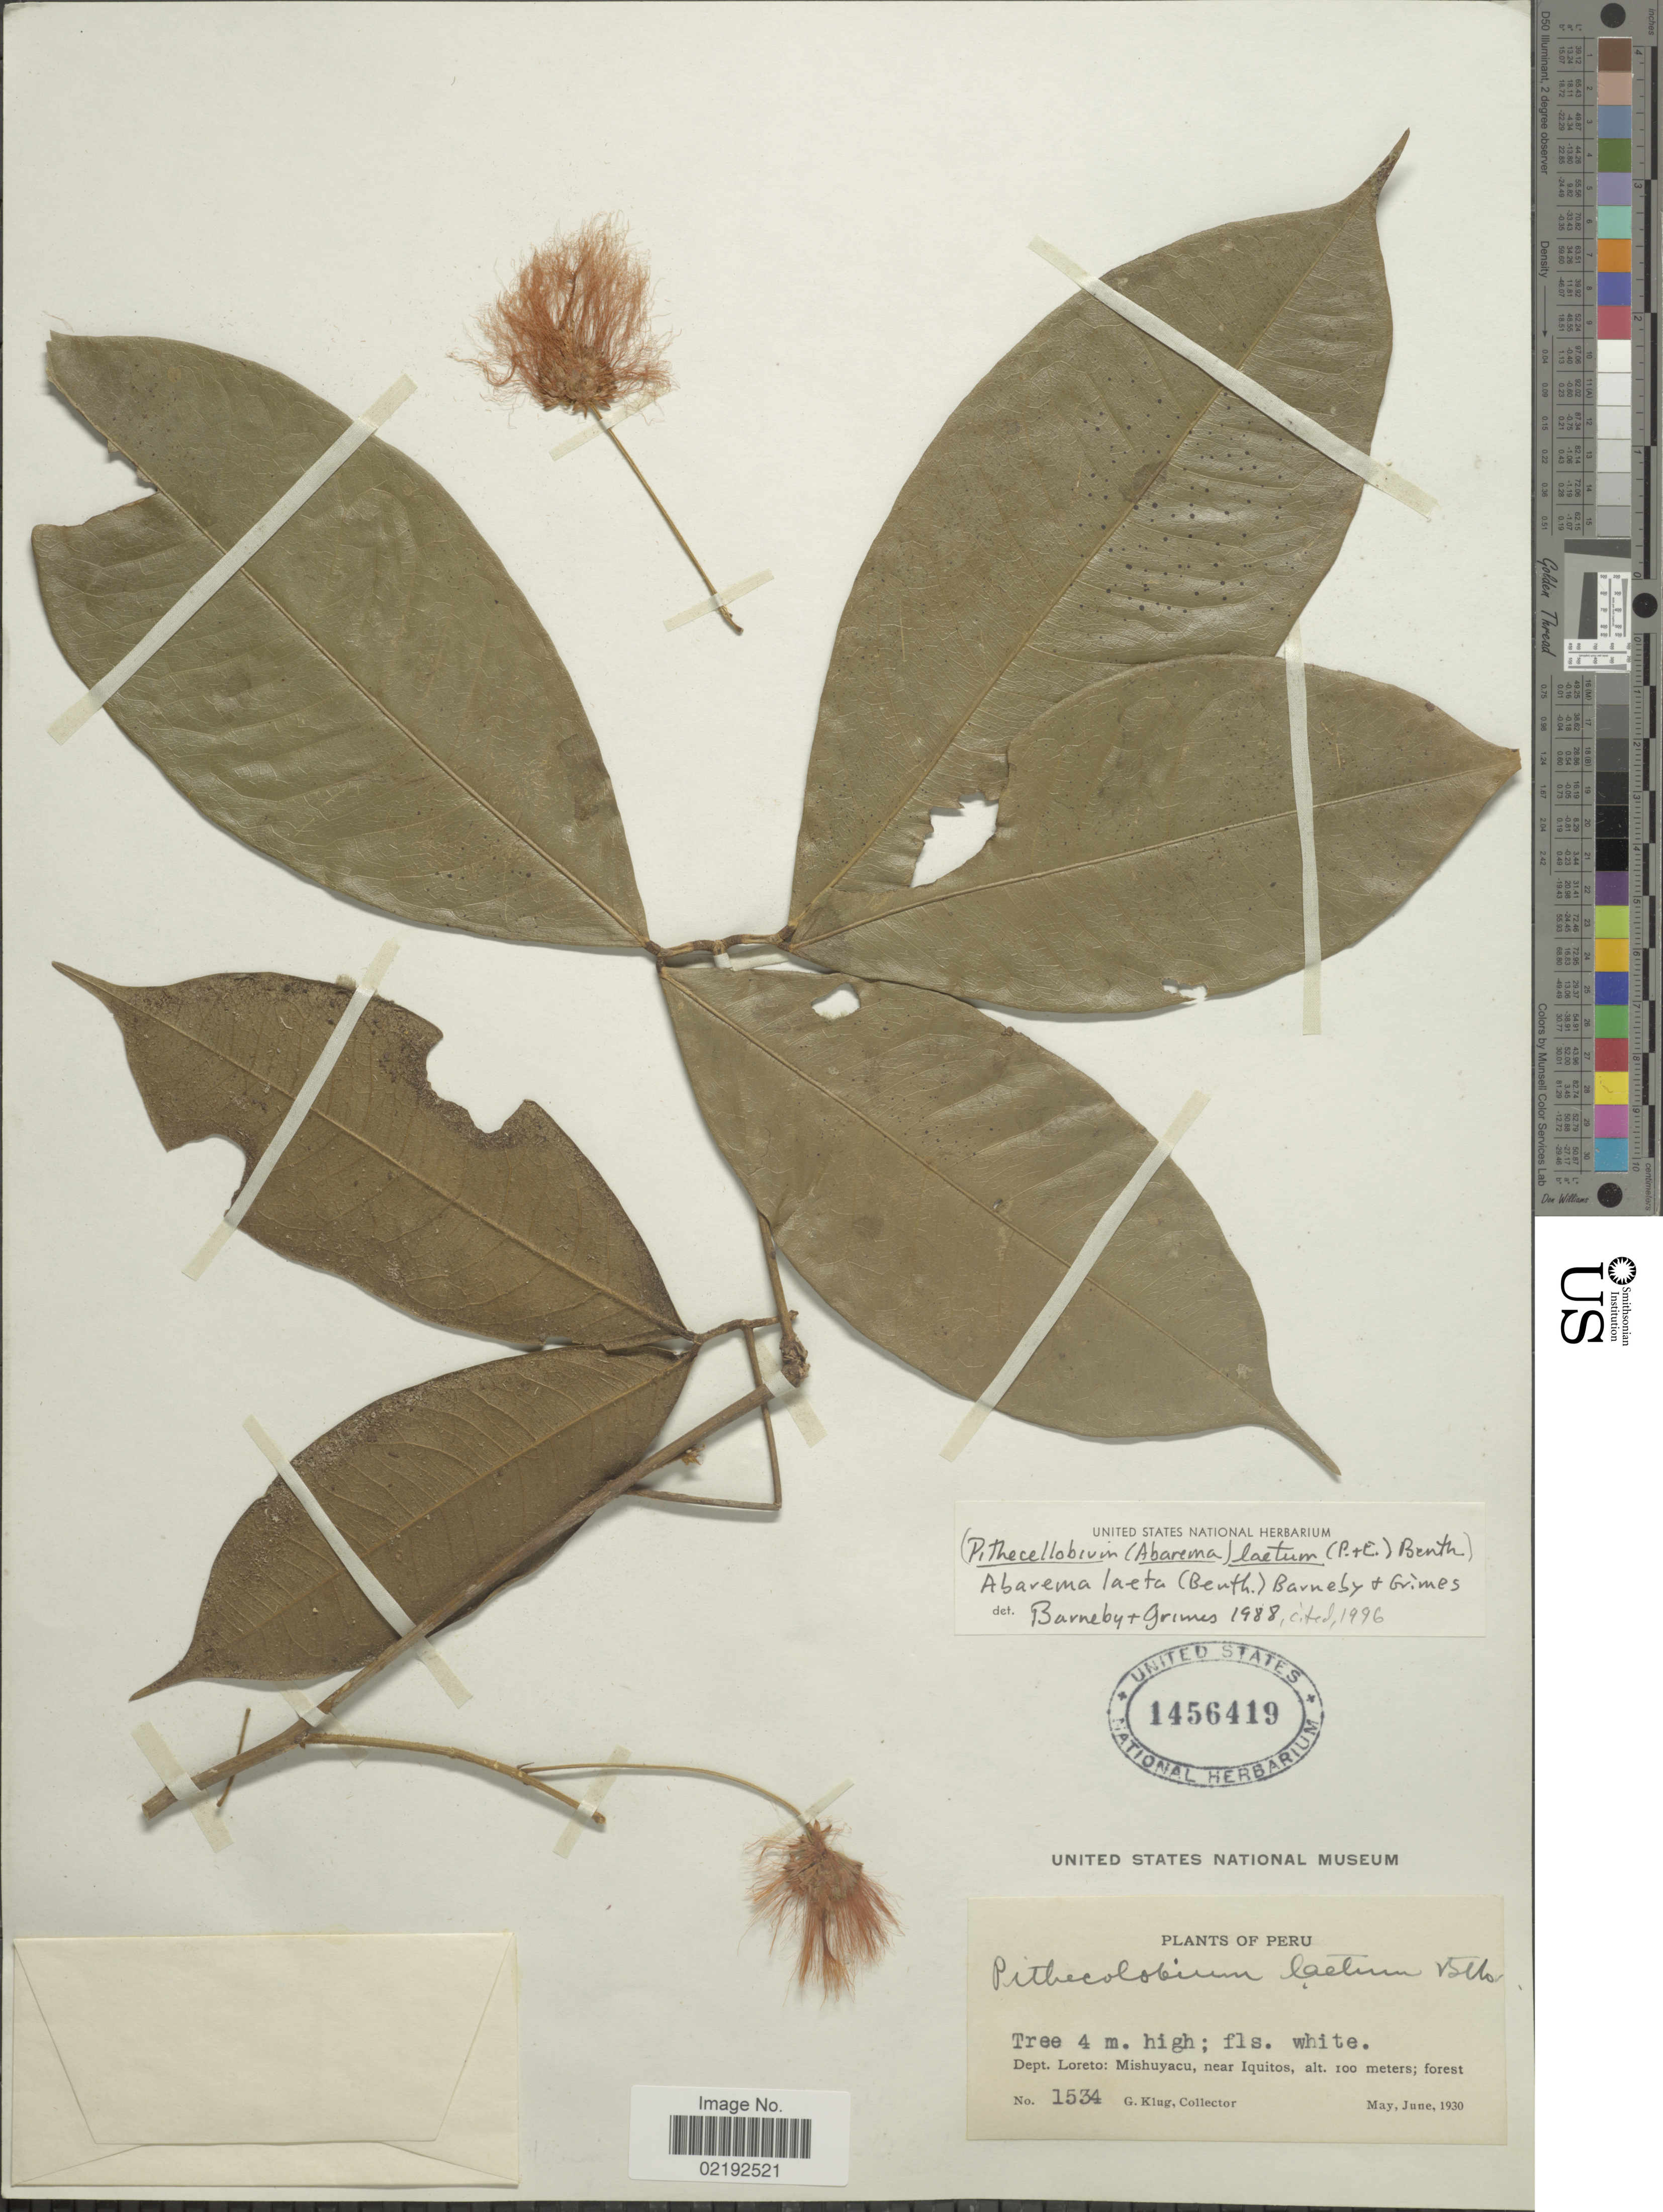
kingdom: Plantae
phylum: Tracheophyta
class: Magnoliopsida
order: Fabales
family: Fabaceae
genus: Abarema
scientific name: Abarema laeta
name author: (Benth.) Barneby & J.W. Grimes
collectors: G. Klug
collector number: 1534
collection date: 1930-05/1930-06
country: Peru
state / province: Loreto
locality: Mishuyacu, near Iquitos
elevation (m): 100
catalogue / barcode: US 1456419